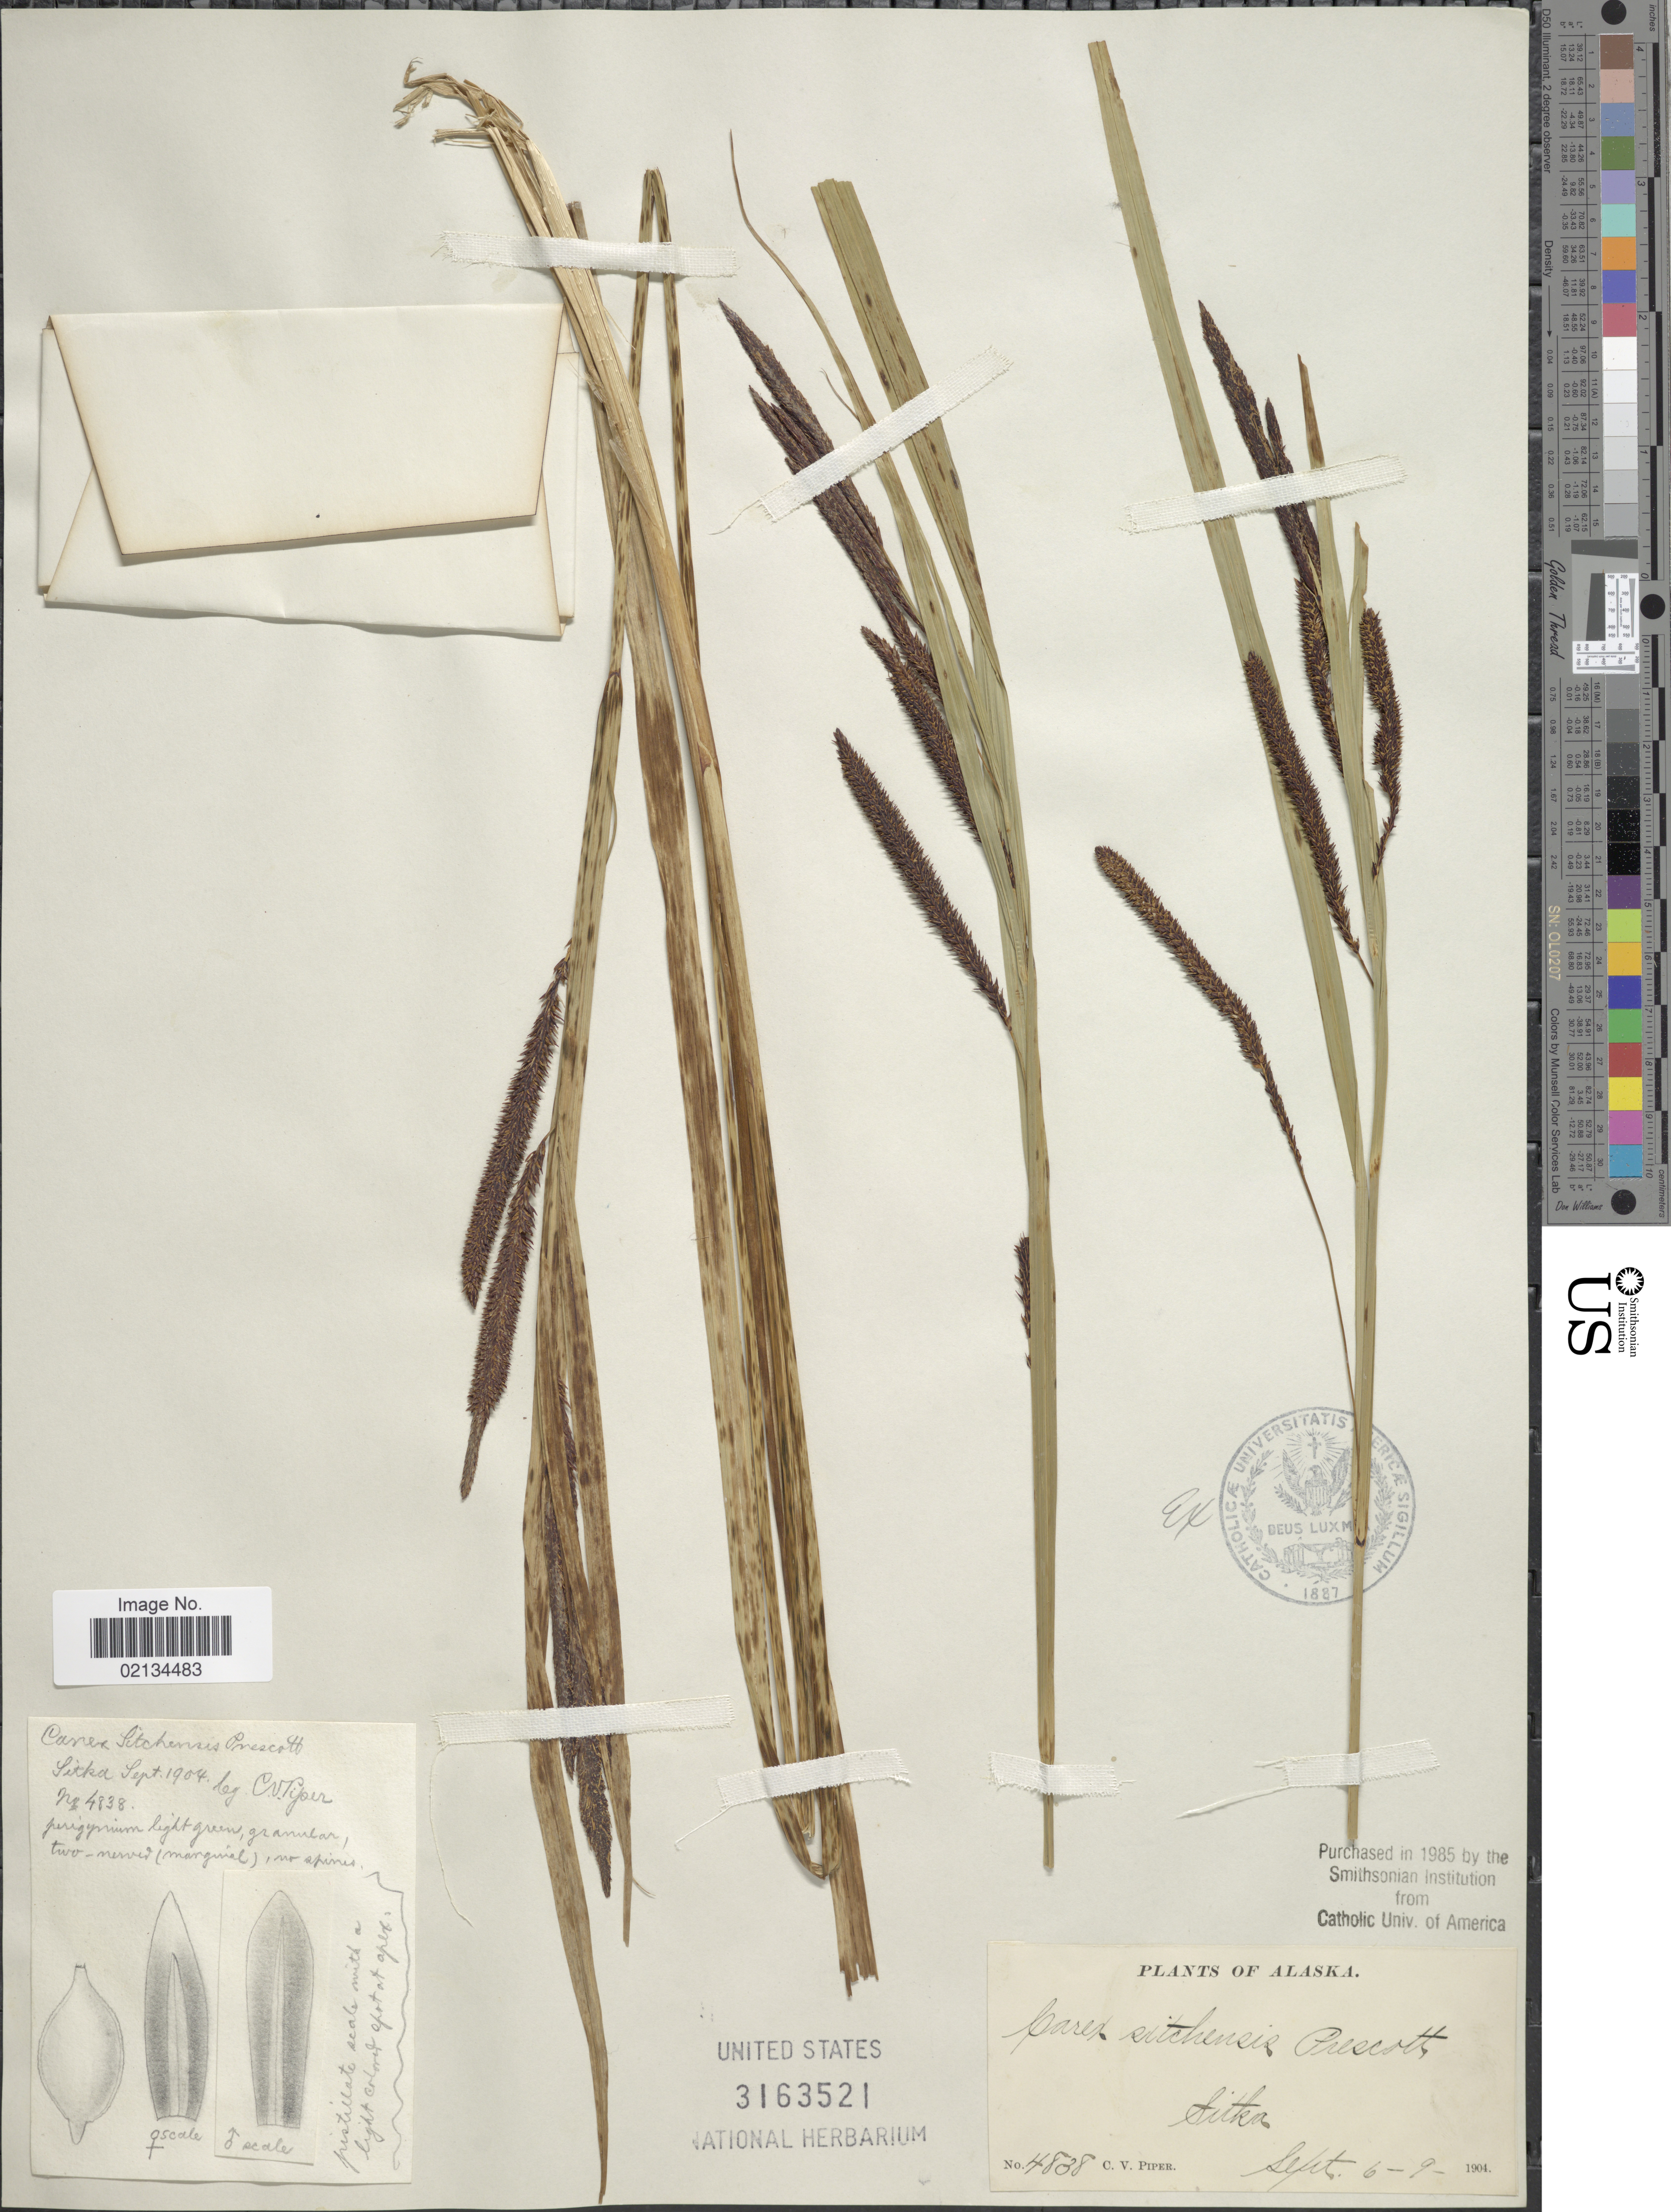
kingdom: Plantae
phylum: Tracheophyta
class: Liliopsida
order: Poales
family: Cyperaceae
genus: Carex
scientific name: Carex aquatilis var. dives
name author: (Holm) Kük.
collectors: C. V. Piper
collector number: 4838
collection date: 1904-09-06/1904-09-09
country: United States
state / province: Alaska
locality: Sitka.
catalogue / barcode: US 3163521